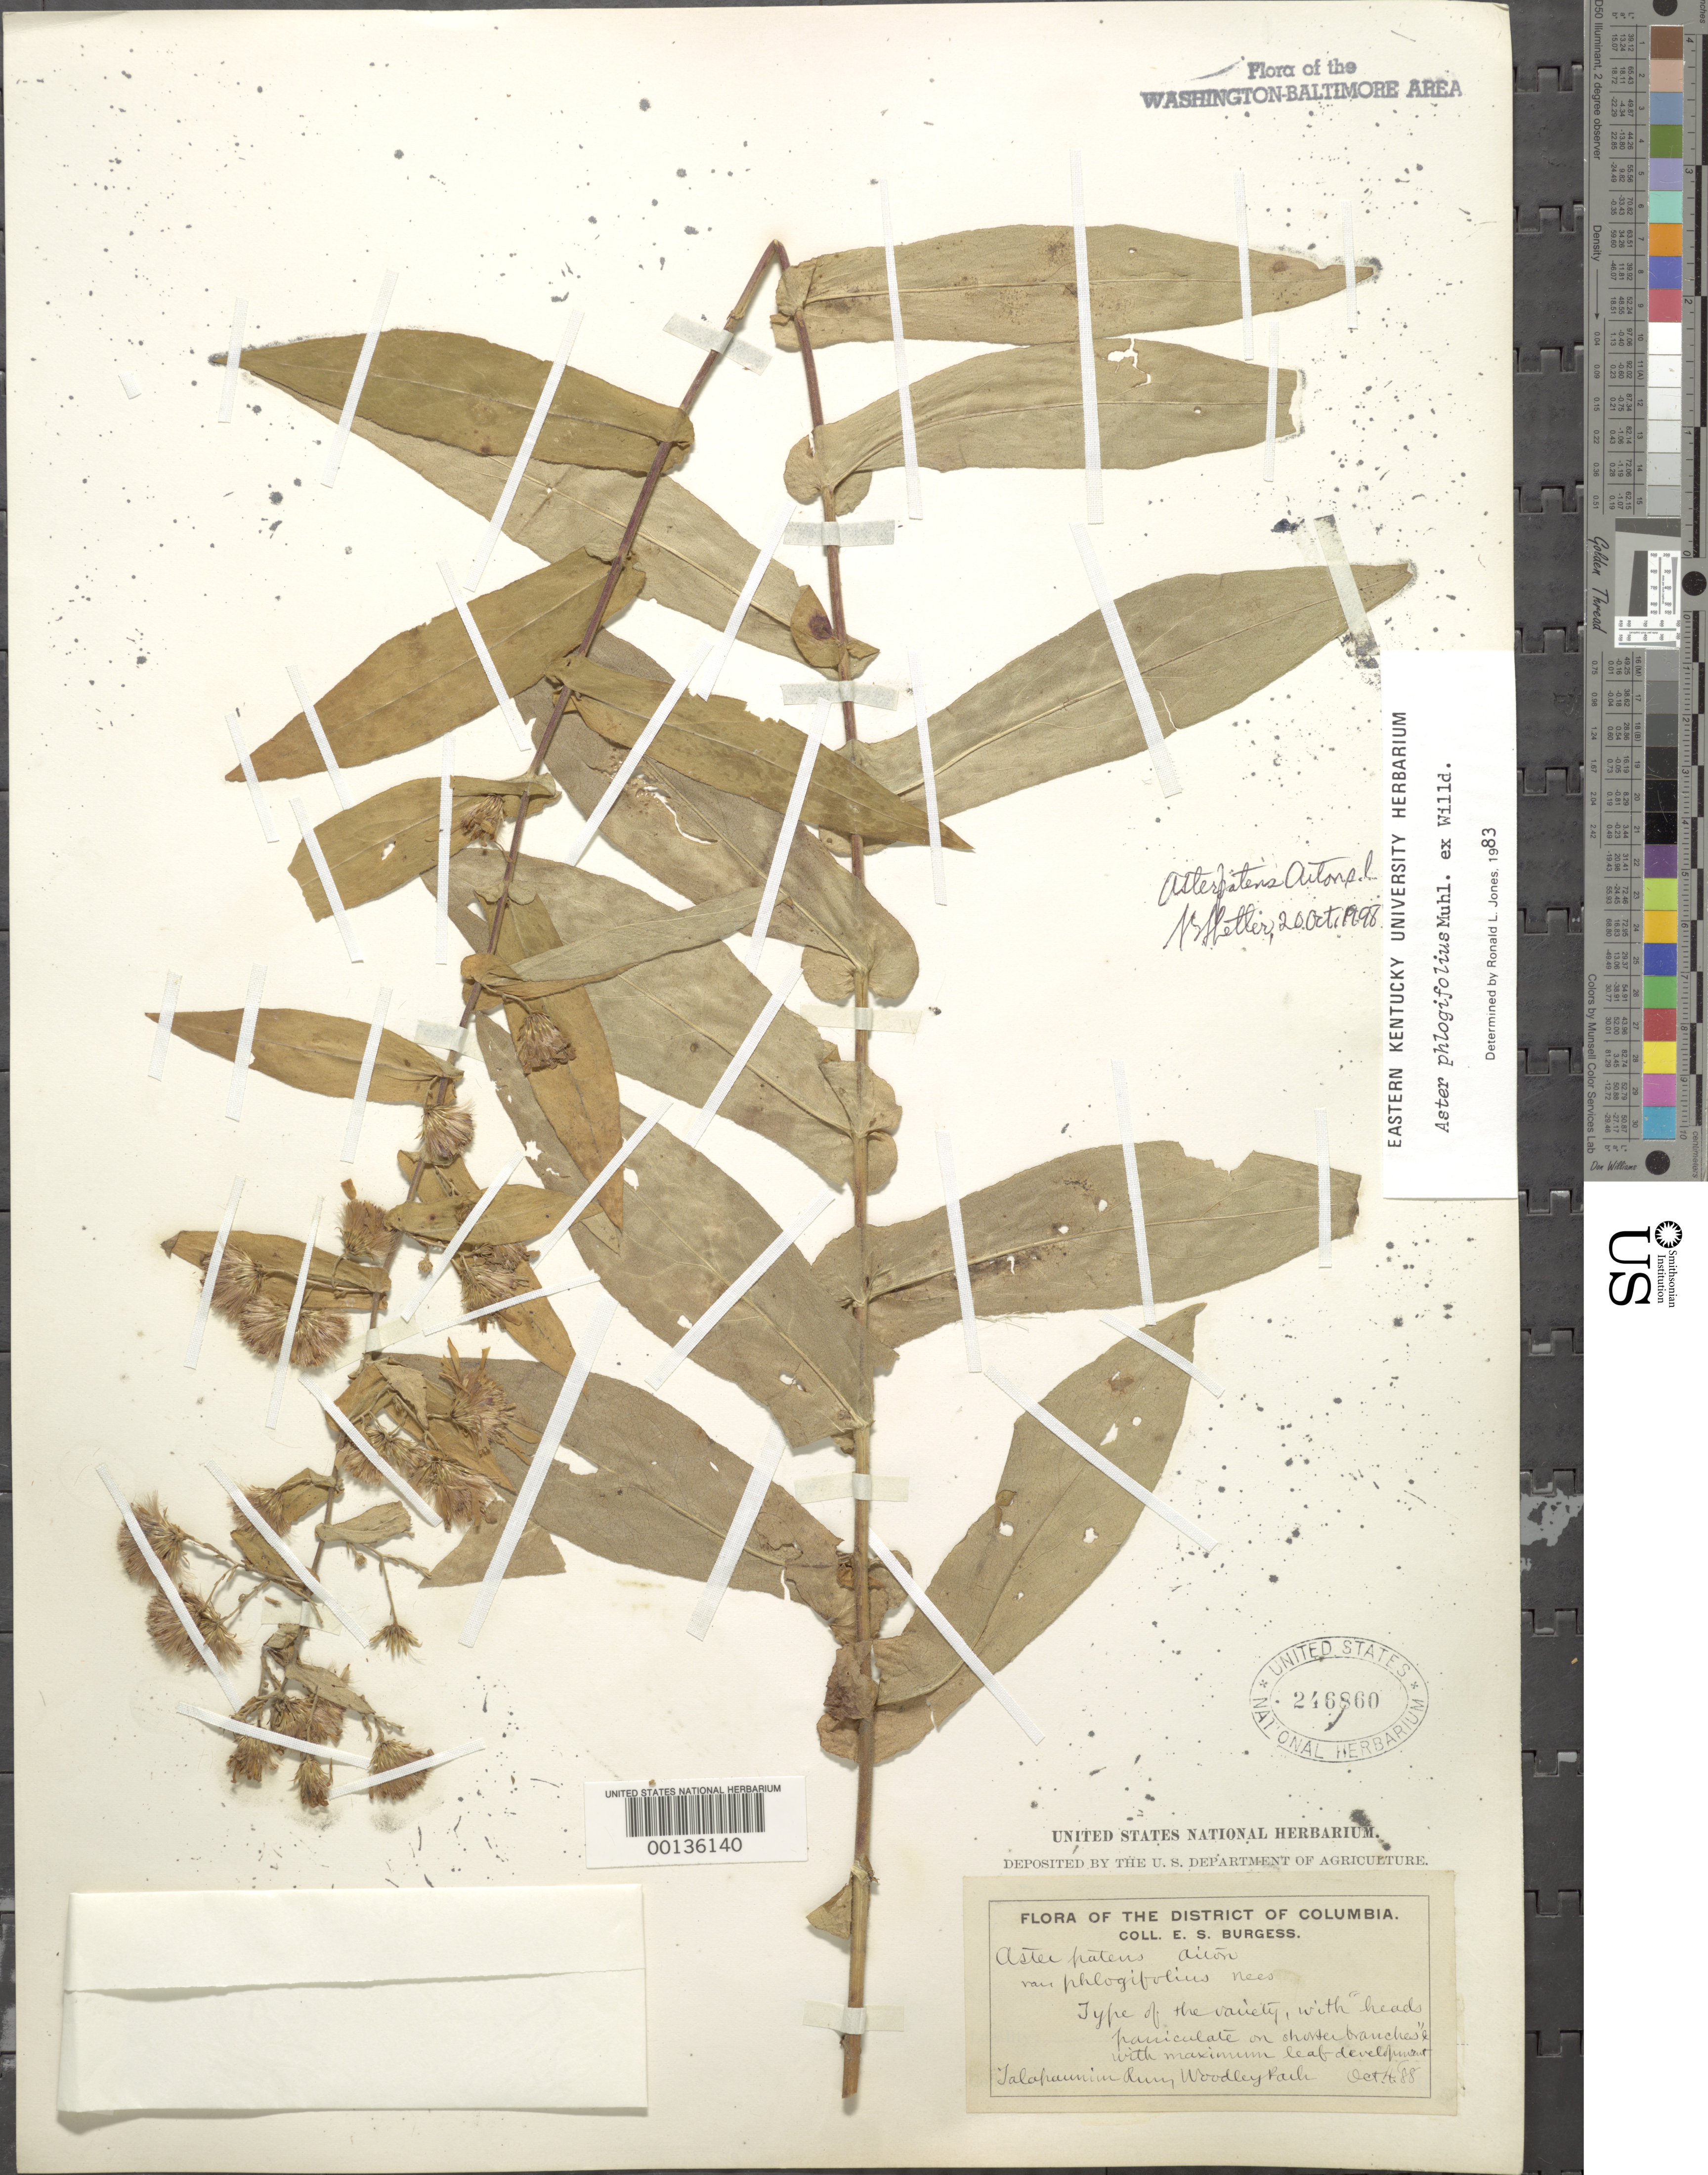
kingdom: Plantae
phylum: Tracheophyta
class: Magnoliopsida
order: Asterales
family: Asteraceae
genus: Symphyotrichum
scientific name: Symphyotrichum phlogifolium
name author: (Muhl. ex Willd.) G.L. Nesom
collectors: E. Burgess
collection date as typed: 04 Oct 1888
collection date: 1888-10-04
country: United States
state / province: District of Columbia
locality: Woodley Park Talapaunin Run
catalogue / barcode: US 246860